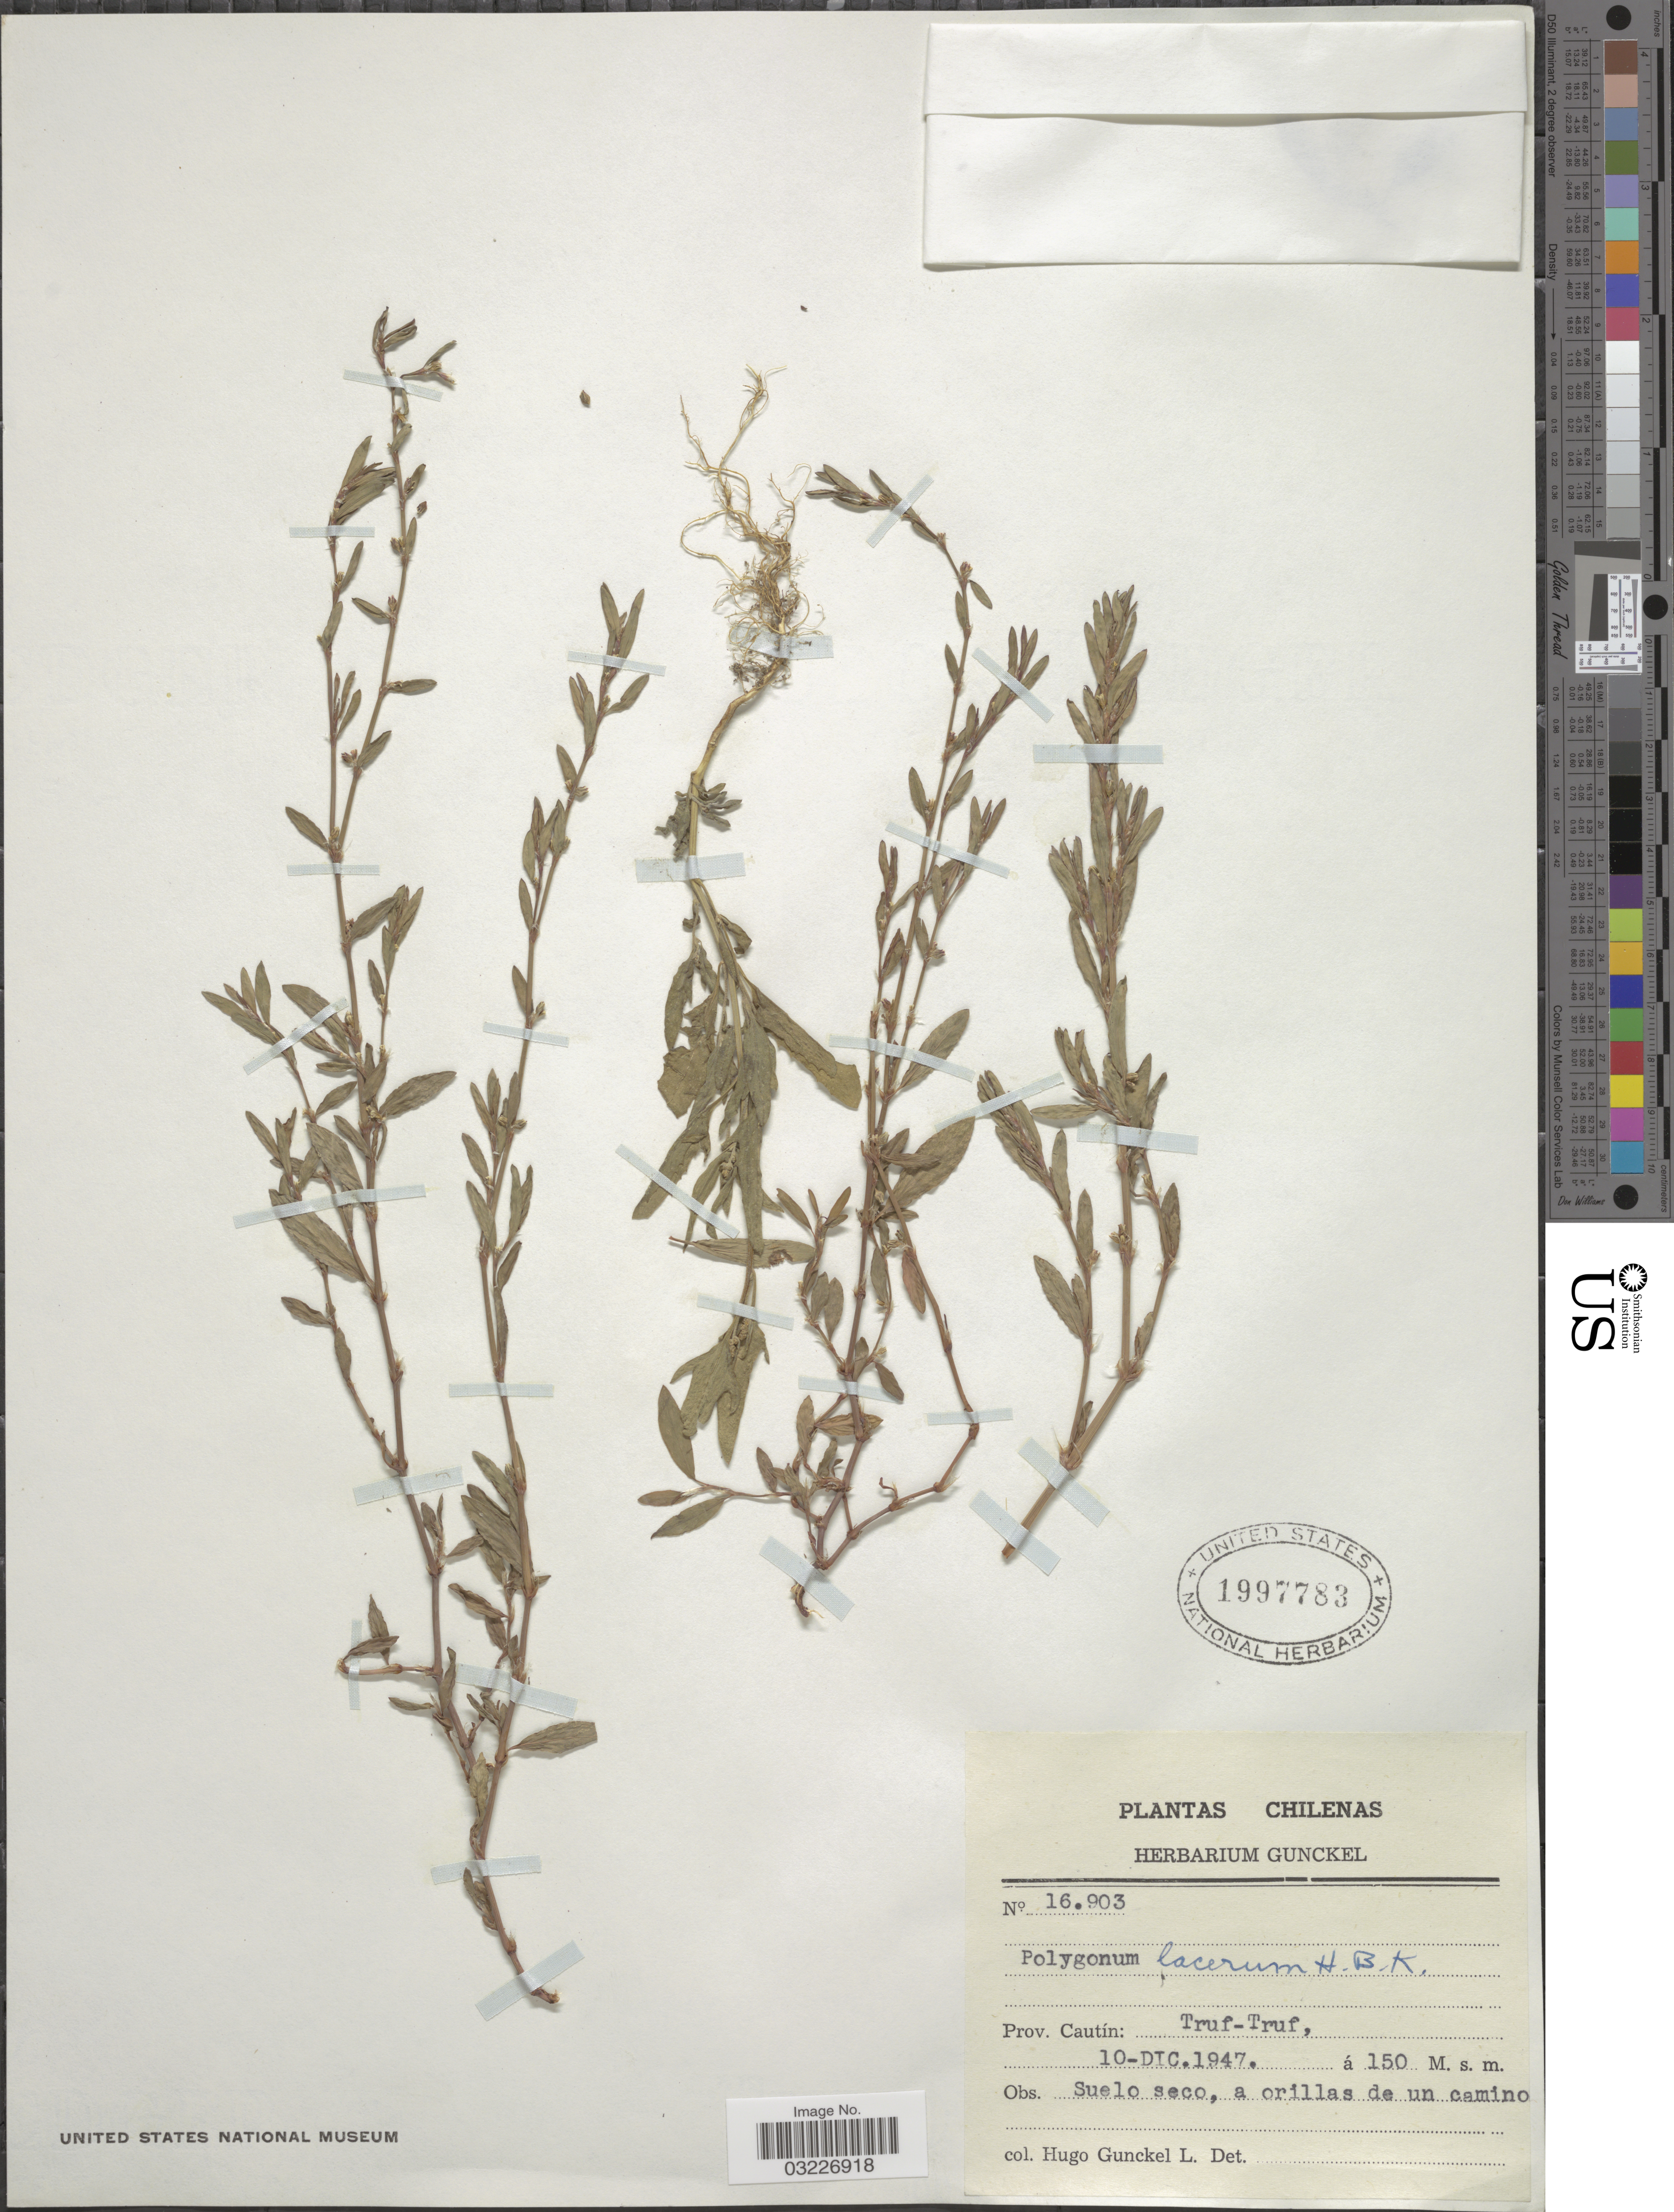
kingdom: Plantae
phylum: Tracheophyta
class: Magnoliopsida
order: Caryophyllales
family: Polygonaceae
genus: Polygonum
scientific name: Polygonum lacerum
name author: Kunth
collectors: H. Gunckel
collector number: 16903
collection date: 1947-12-10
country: Chile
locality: Prov. Cautín: Truf-Truf.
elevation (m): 150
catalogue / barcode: US 1997783